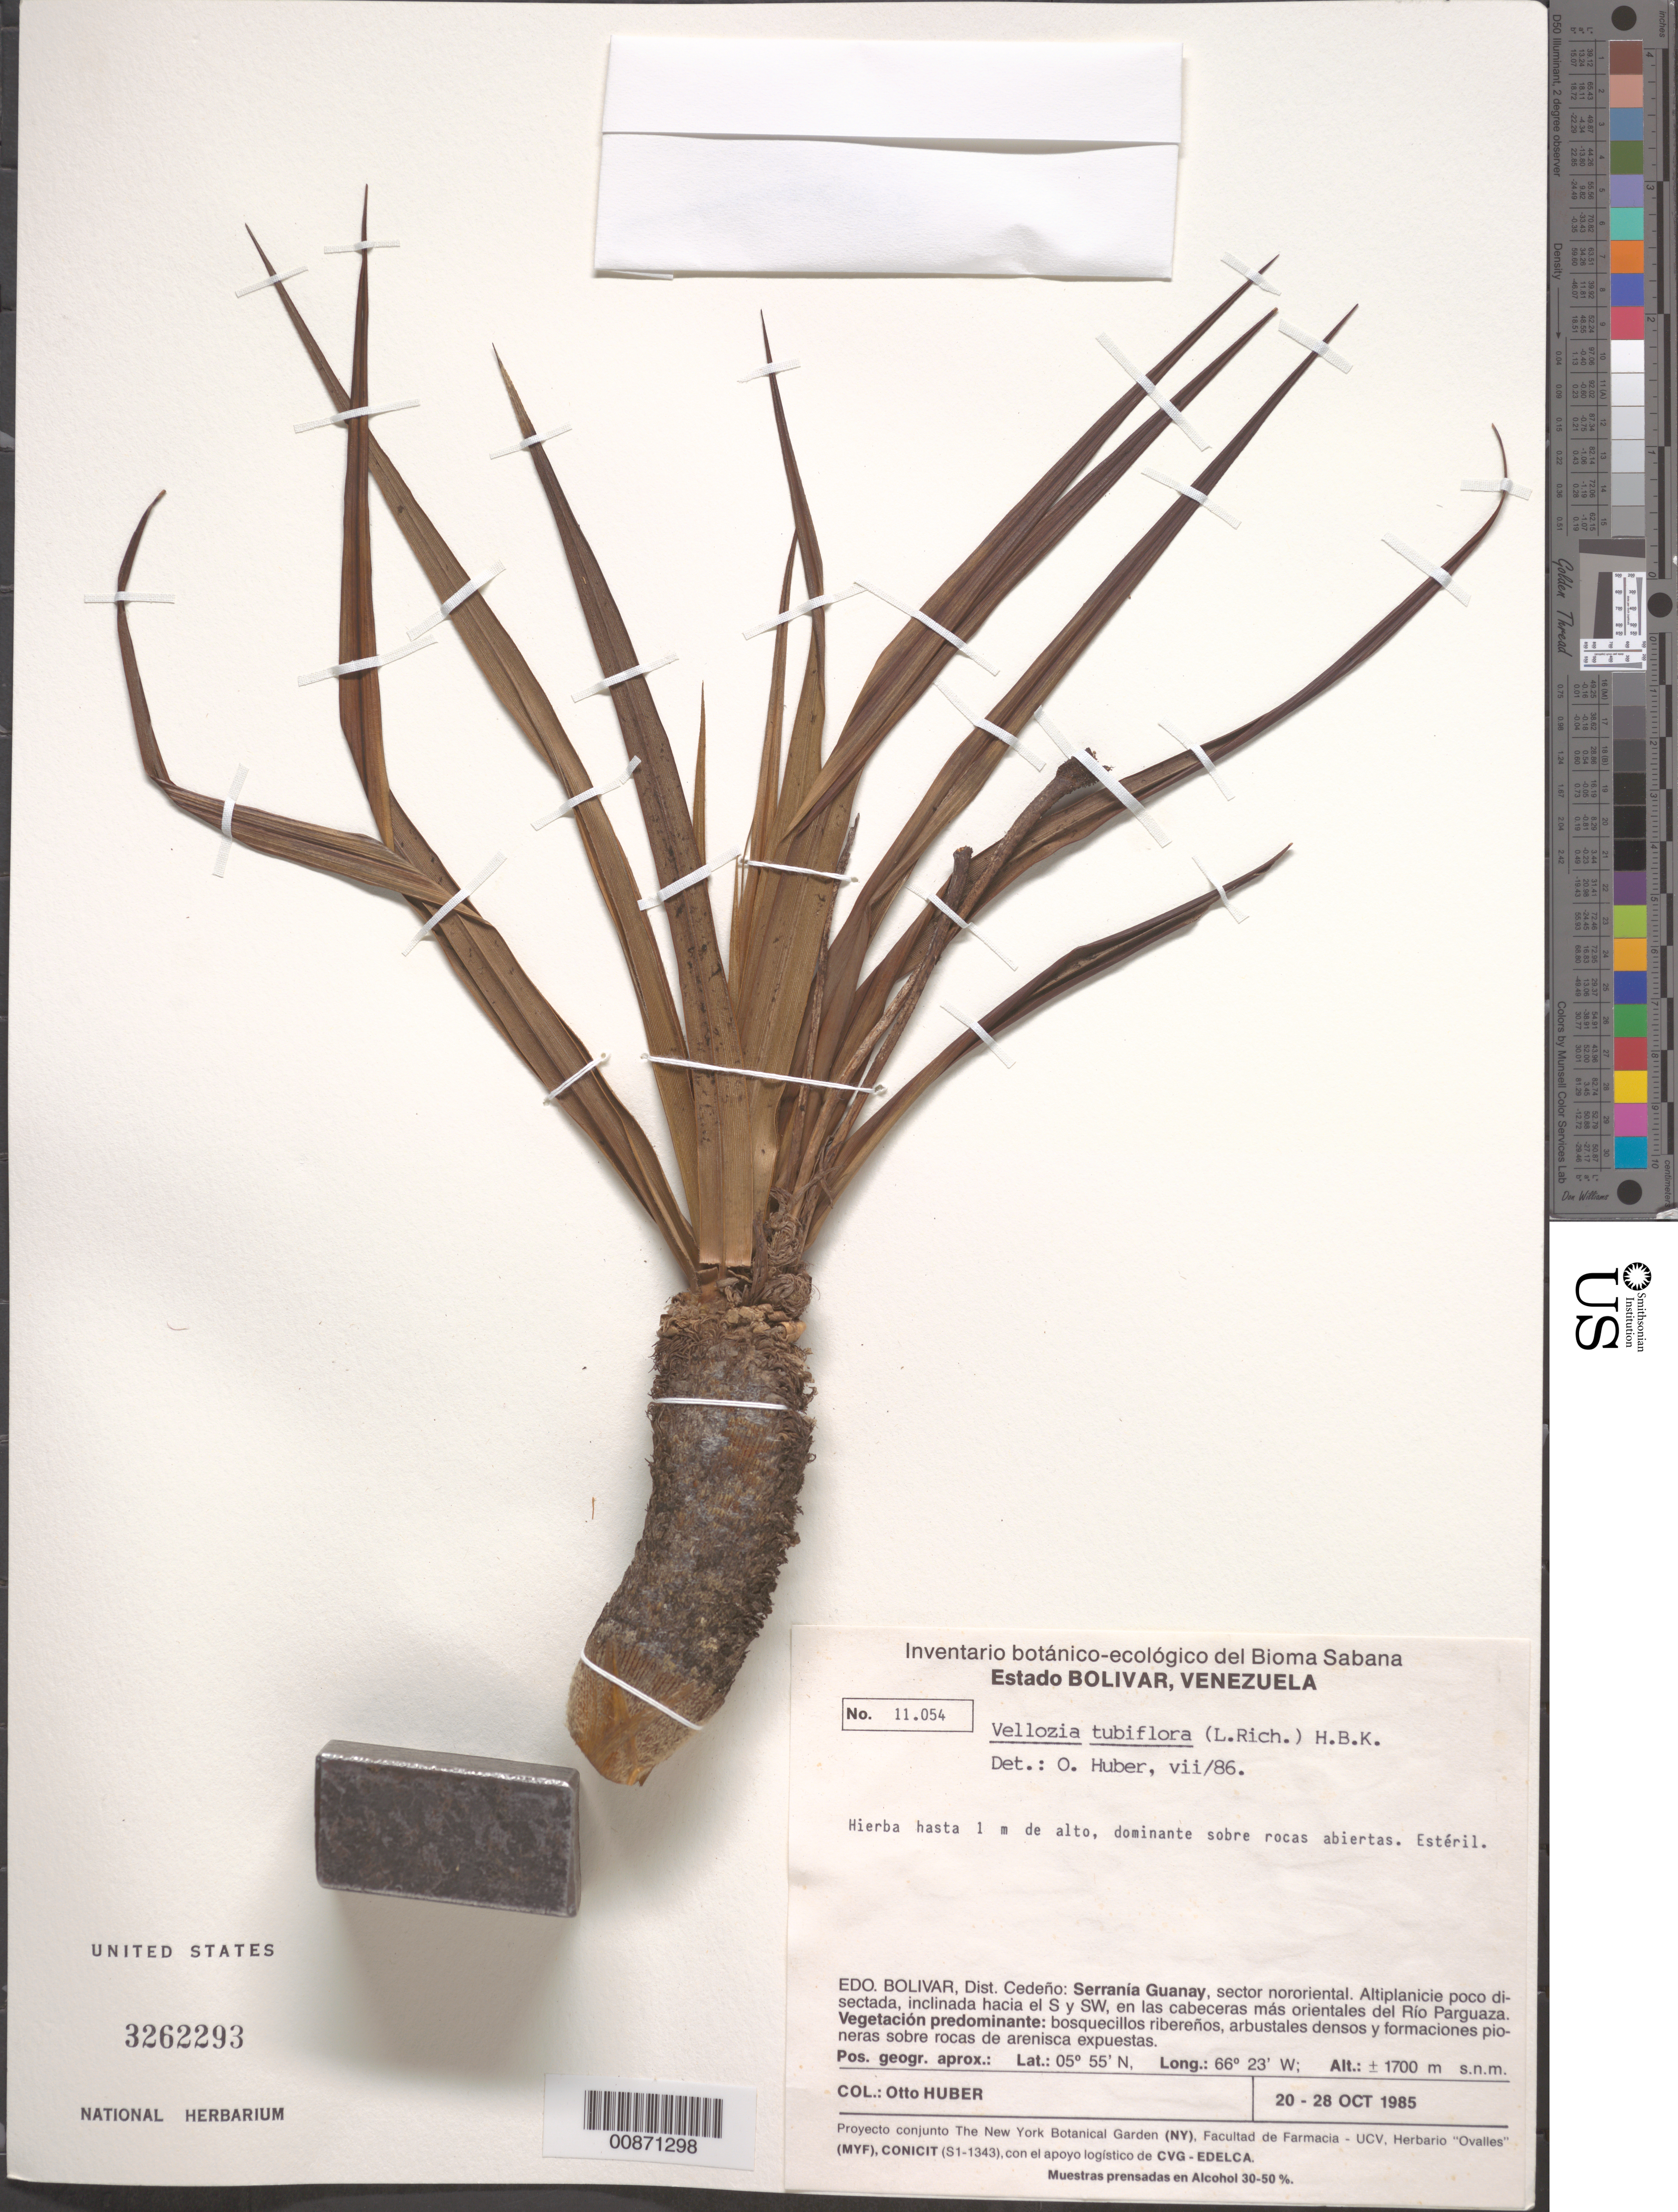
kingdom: Plantae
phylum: Tracheophyta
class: Liliopsida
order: Pandanales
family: Velloziaceae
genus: Vellozia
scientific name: Vellozia tubiflora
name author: (A. Rich.) Kunth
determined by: Huber, Otto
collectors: O. Huber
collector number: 11054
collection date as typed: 20-Oct-85 to 28-Oct-85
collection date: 1985-10-20/1985-10-28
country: Venezuela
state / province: Bolívar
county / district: Cedeño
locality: Serrania Guanay, sector nororiental; cabeceras mas orientales del Río Parguaza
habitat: Sobre rocas abiertas. Altiplanicie poco disectada, inclinada hacia el S y SW; vegetación predominante bosquecillos rebereños, arbustales densos y …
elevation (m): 1700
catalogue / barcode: US 3262293